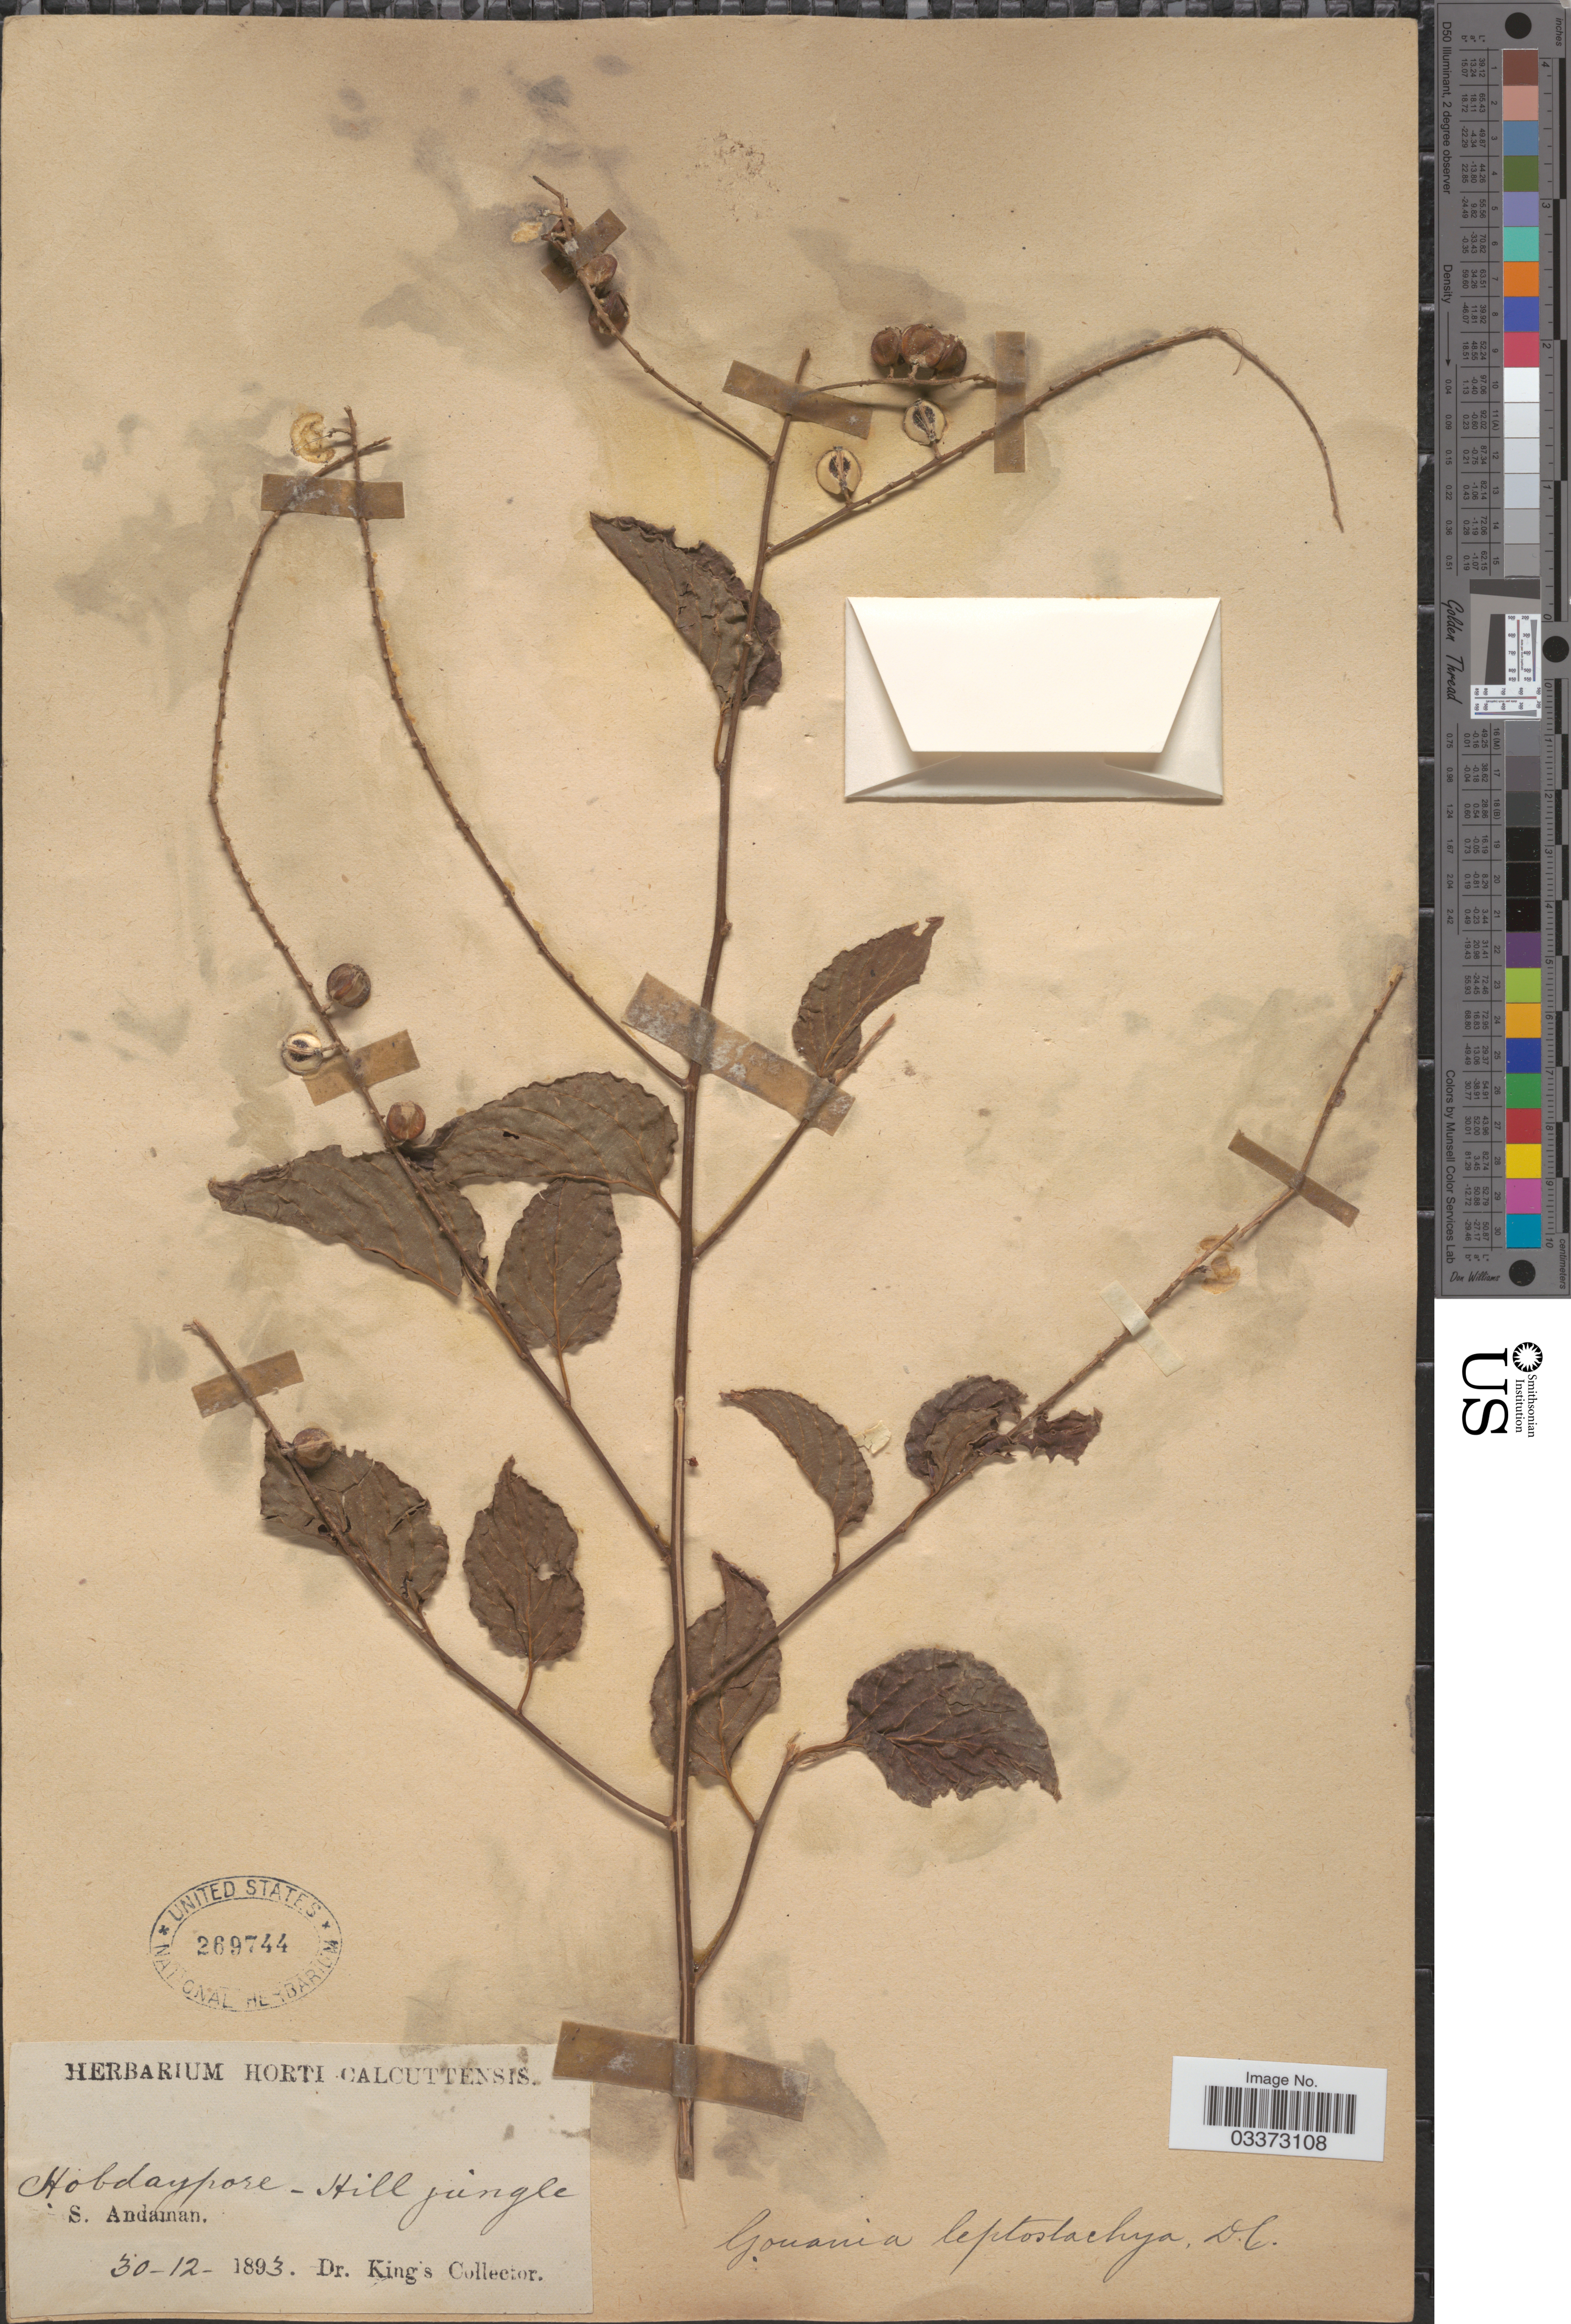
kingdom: Plantae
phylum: Tracheophyta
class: Magnoliopsida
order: Rosales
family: Rhamnaceae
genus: Gouania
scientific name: Gouania leptostachya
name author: DC.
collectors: Dr. King's collector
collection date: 1893-12-30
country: India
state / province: Andaman and Nicobar Islands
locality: Hobdaypore - Hill jungle. S. Andaman.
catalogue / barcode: US 269744